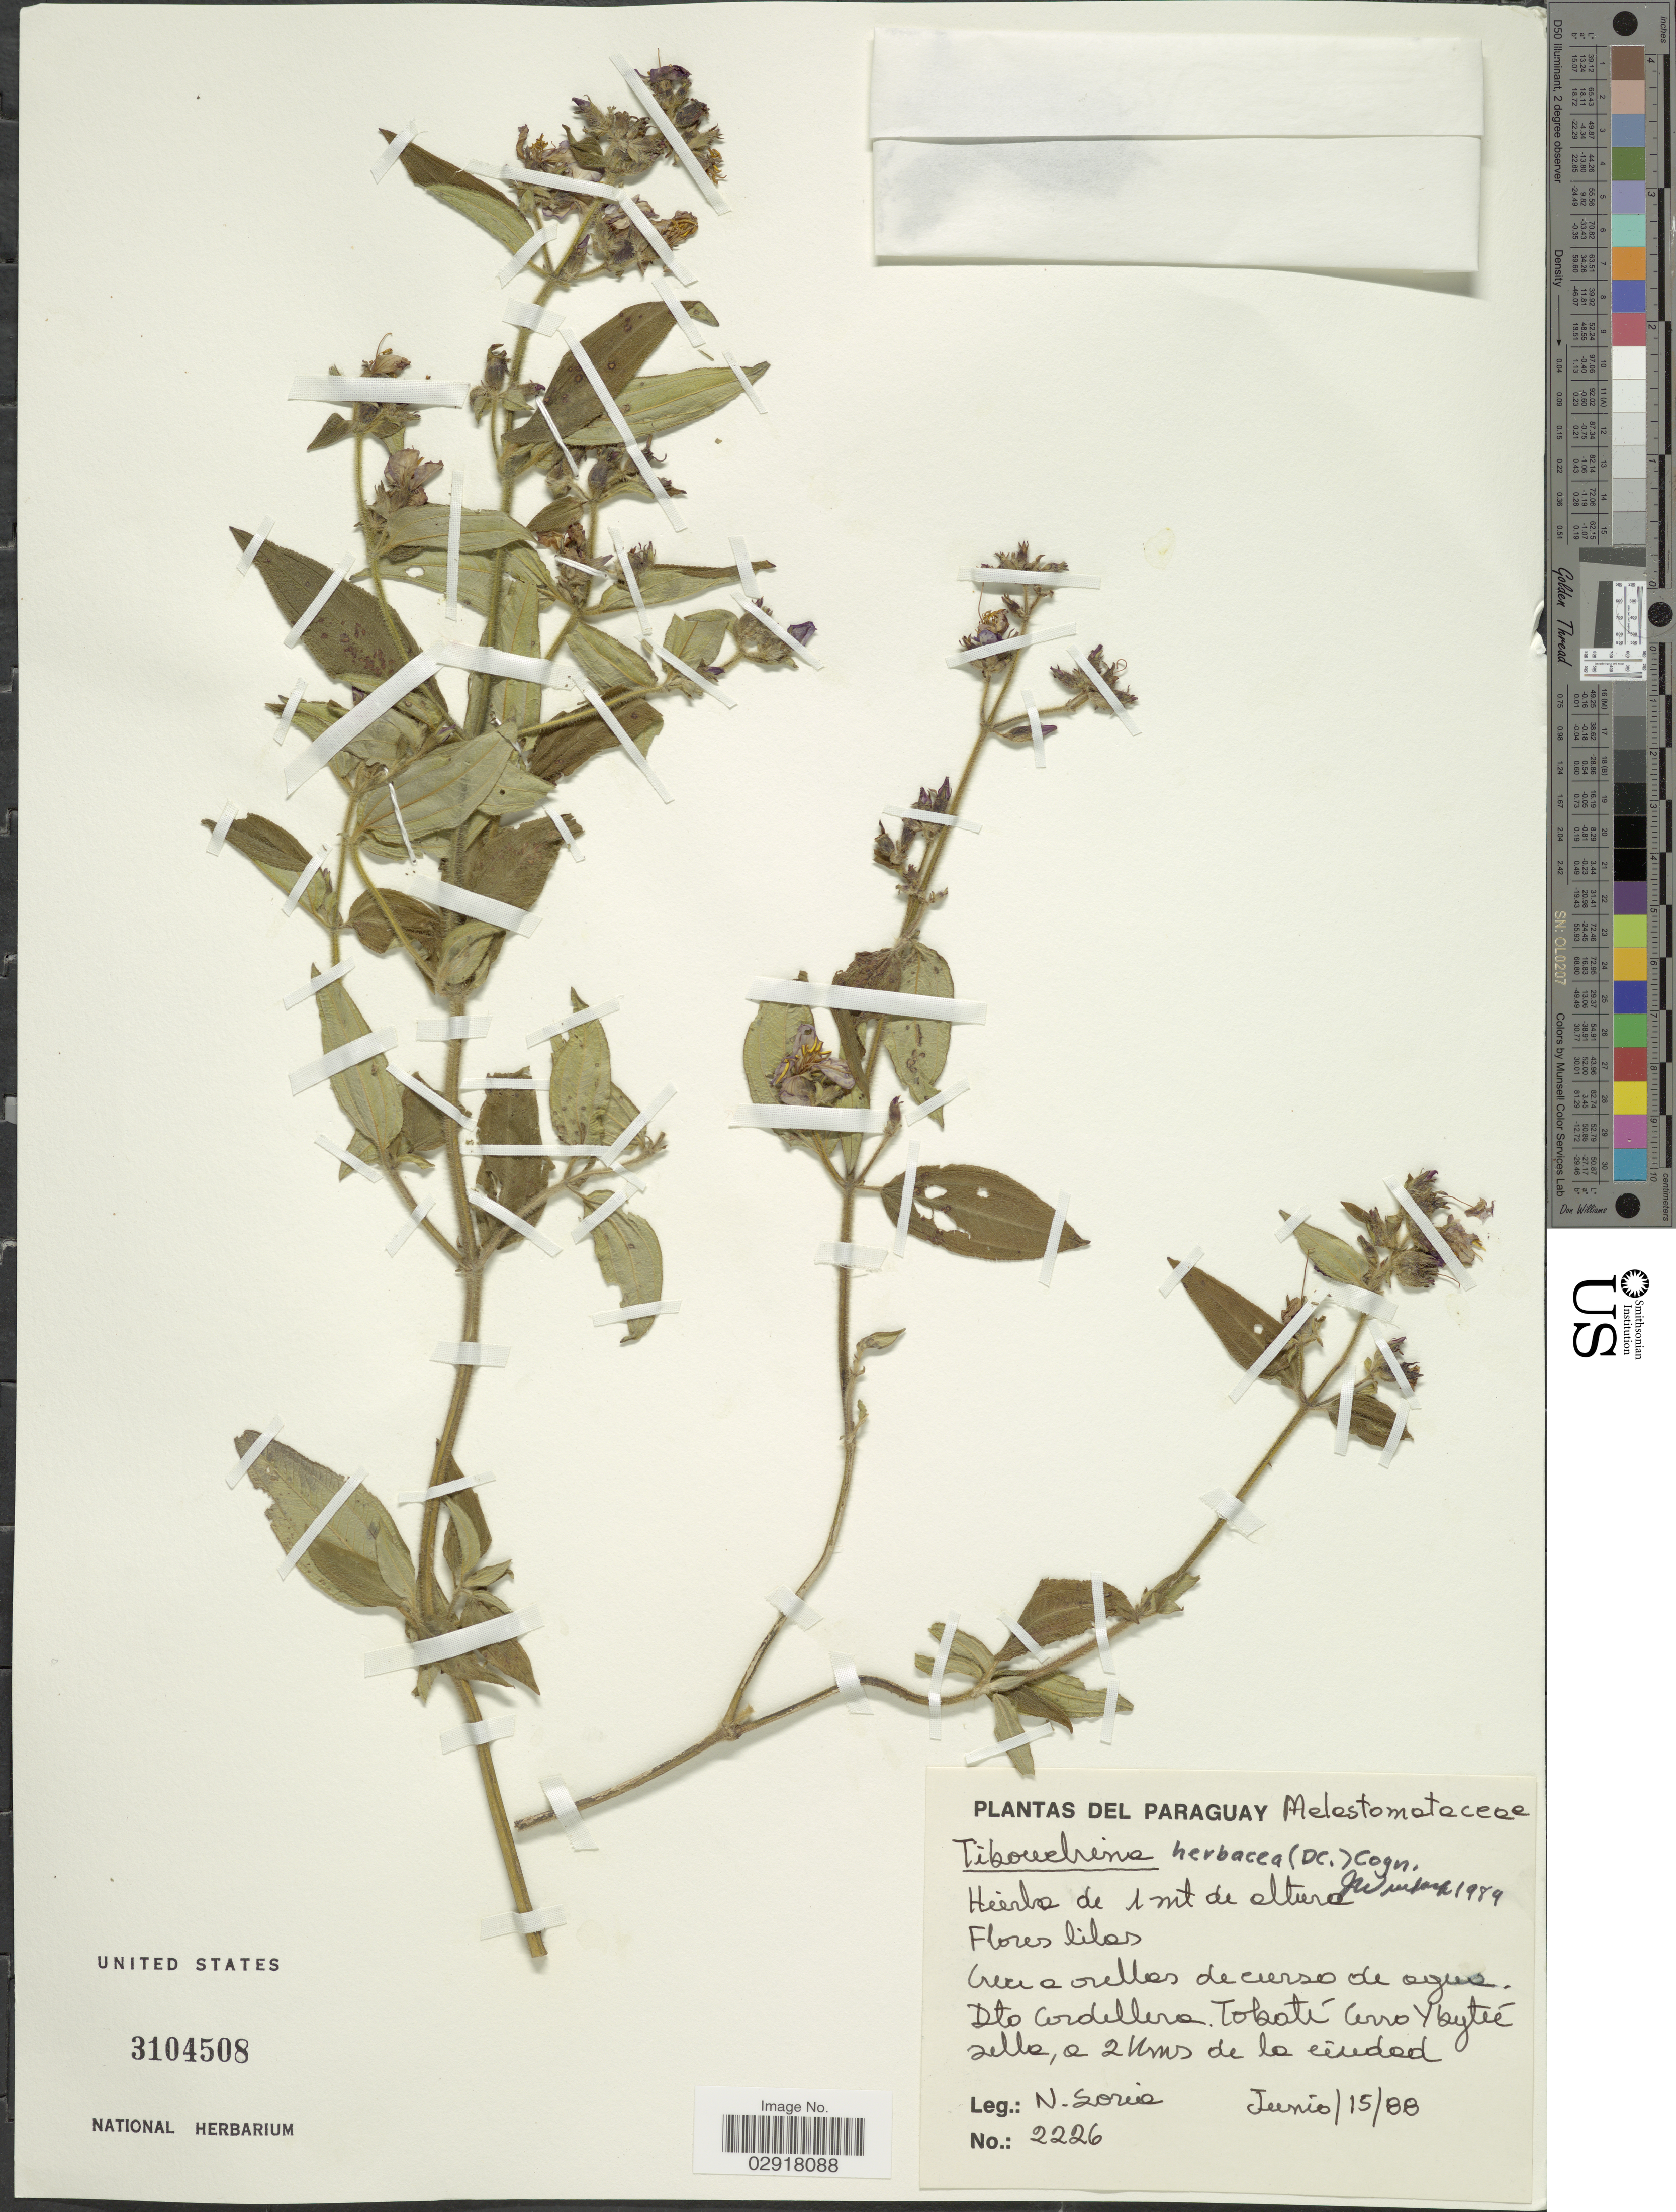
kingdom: Plantae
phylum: Tracheophyta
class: Magnoliopsida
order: Myrtales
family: Melastomataceae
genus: Chaetogastra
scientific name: Chaetogastra herbacea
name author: (DC.) P.J.F. Guim. & Michelang.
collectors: N. Soria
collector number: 2226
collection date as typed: Transcribed d/m/y: 15/6/88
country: Paraguay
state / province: Cordillera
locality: Dto Cordillera. Tobatí Cerro Ybyteé selle, a 2 kms de la ciudad.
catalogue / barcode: US 3104508